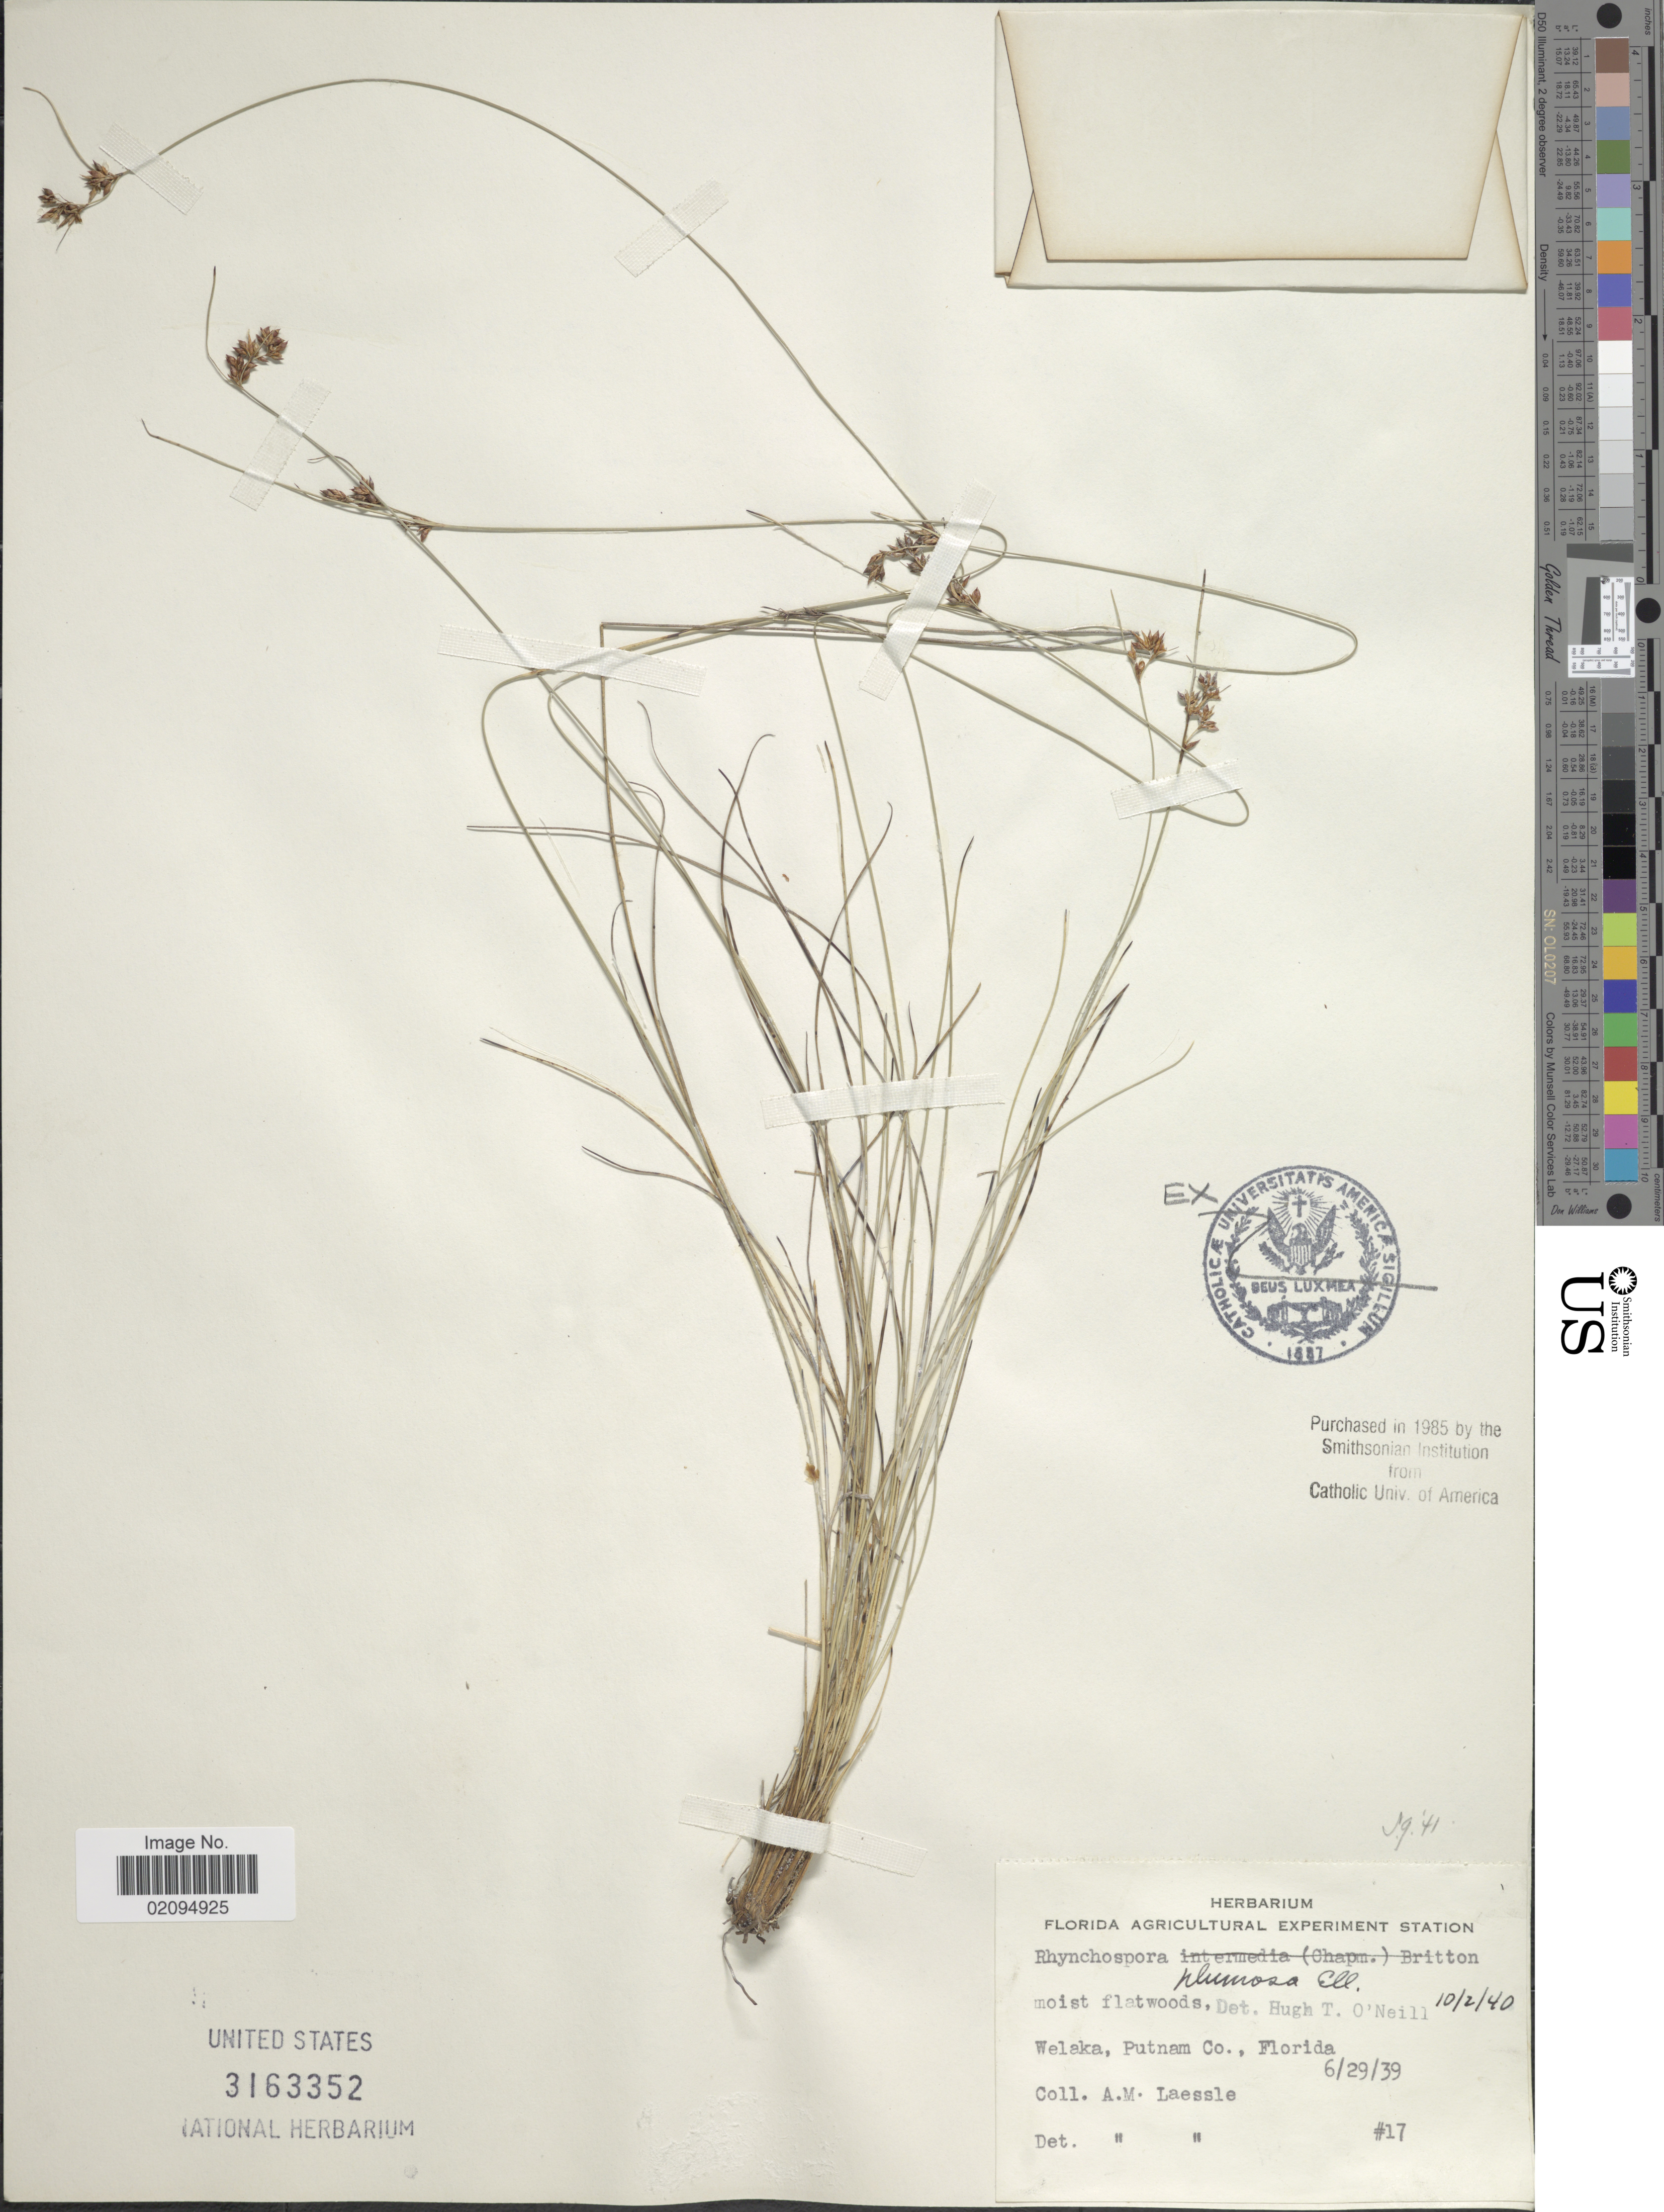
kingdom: Plantae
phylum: Tracheophyta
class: Liliopsida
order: Poales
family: Cyperaceae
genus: Rhynchospora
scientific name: Rhynchospora plumosa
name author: Elliott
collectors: A. Laessle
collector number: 17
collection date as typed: Transcribed d/m/y: 29/6/39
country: United States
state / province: Florida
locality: Welaka, Putnam Co. Florida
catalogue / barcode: US 3163352